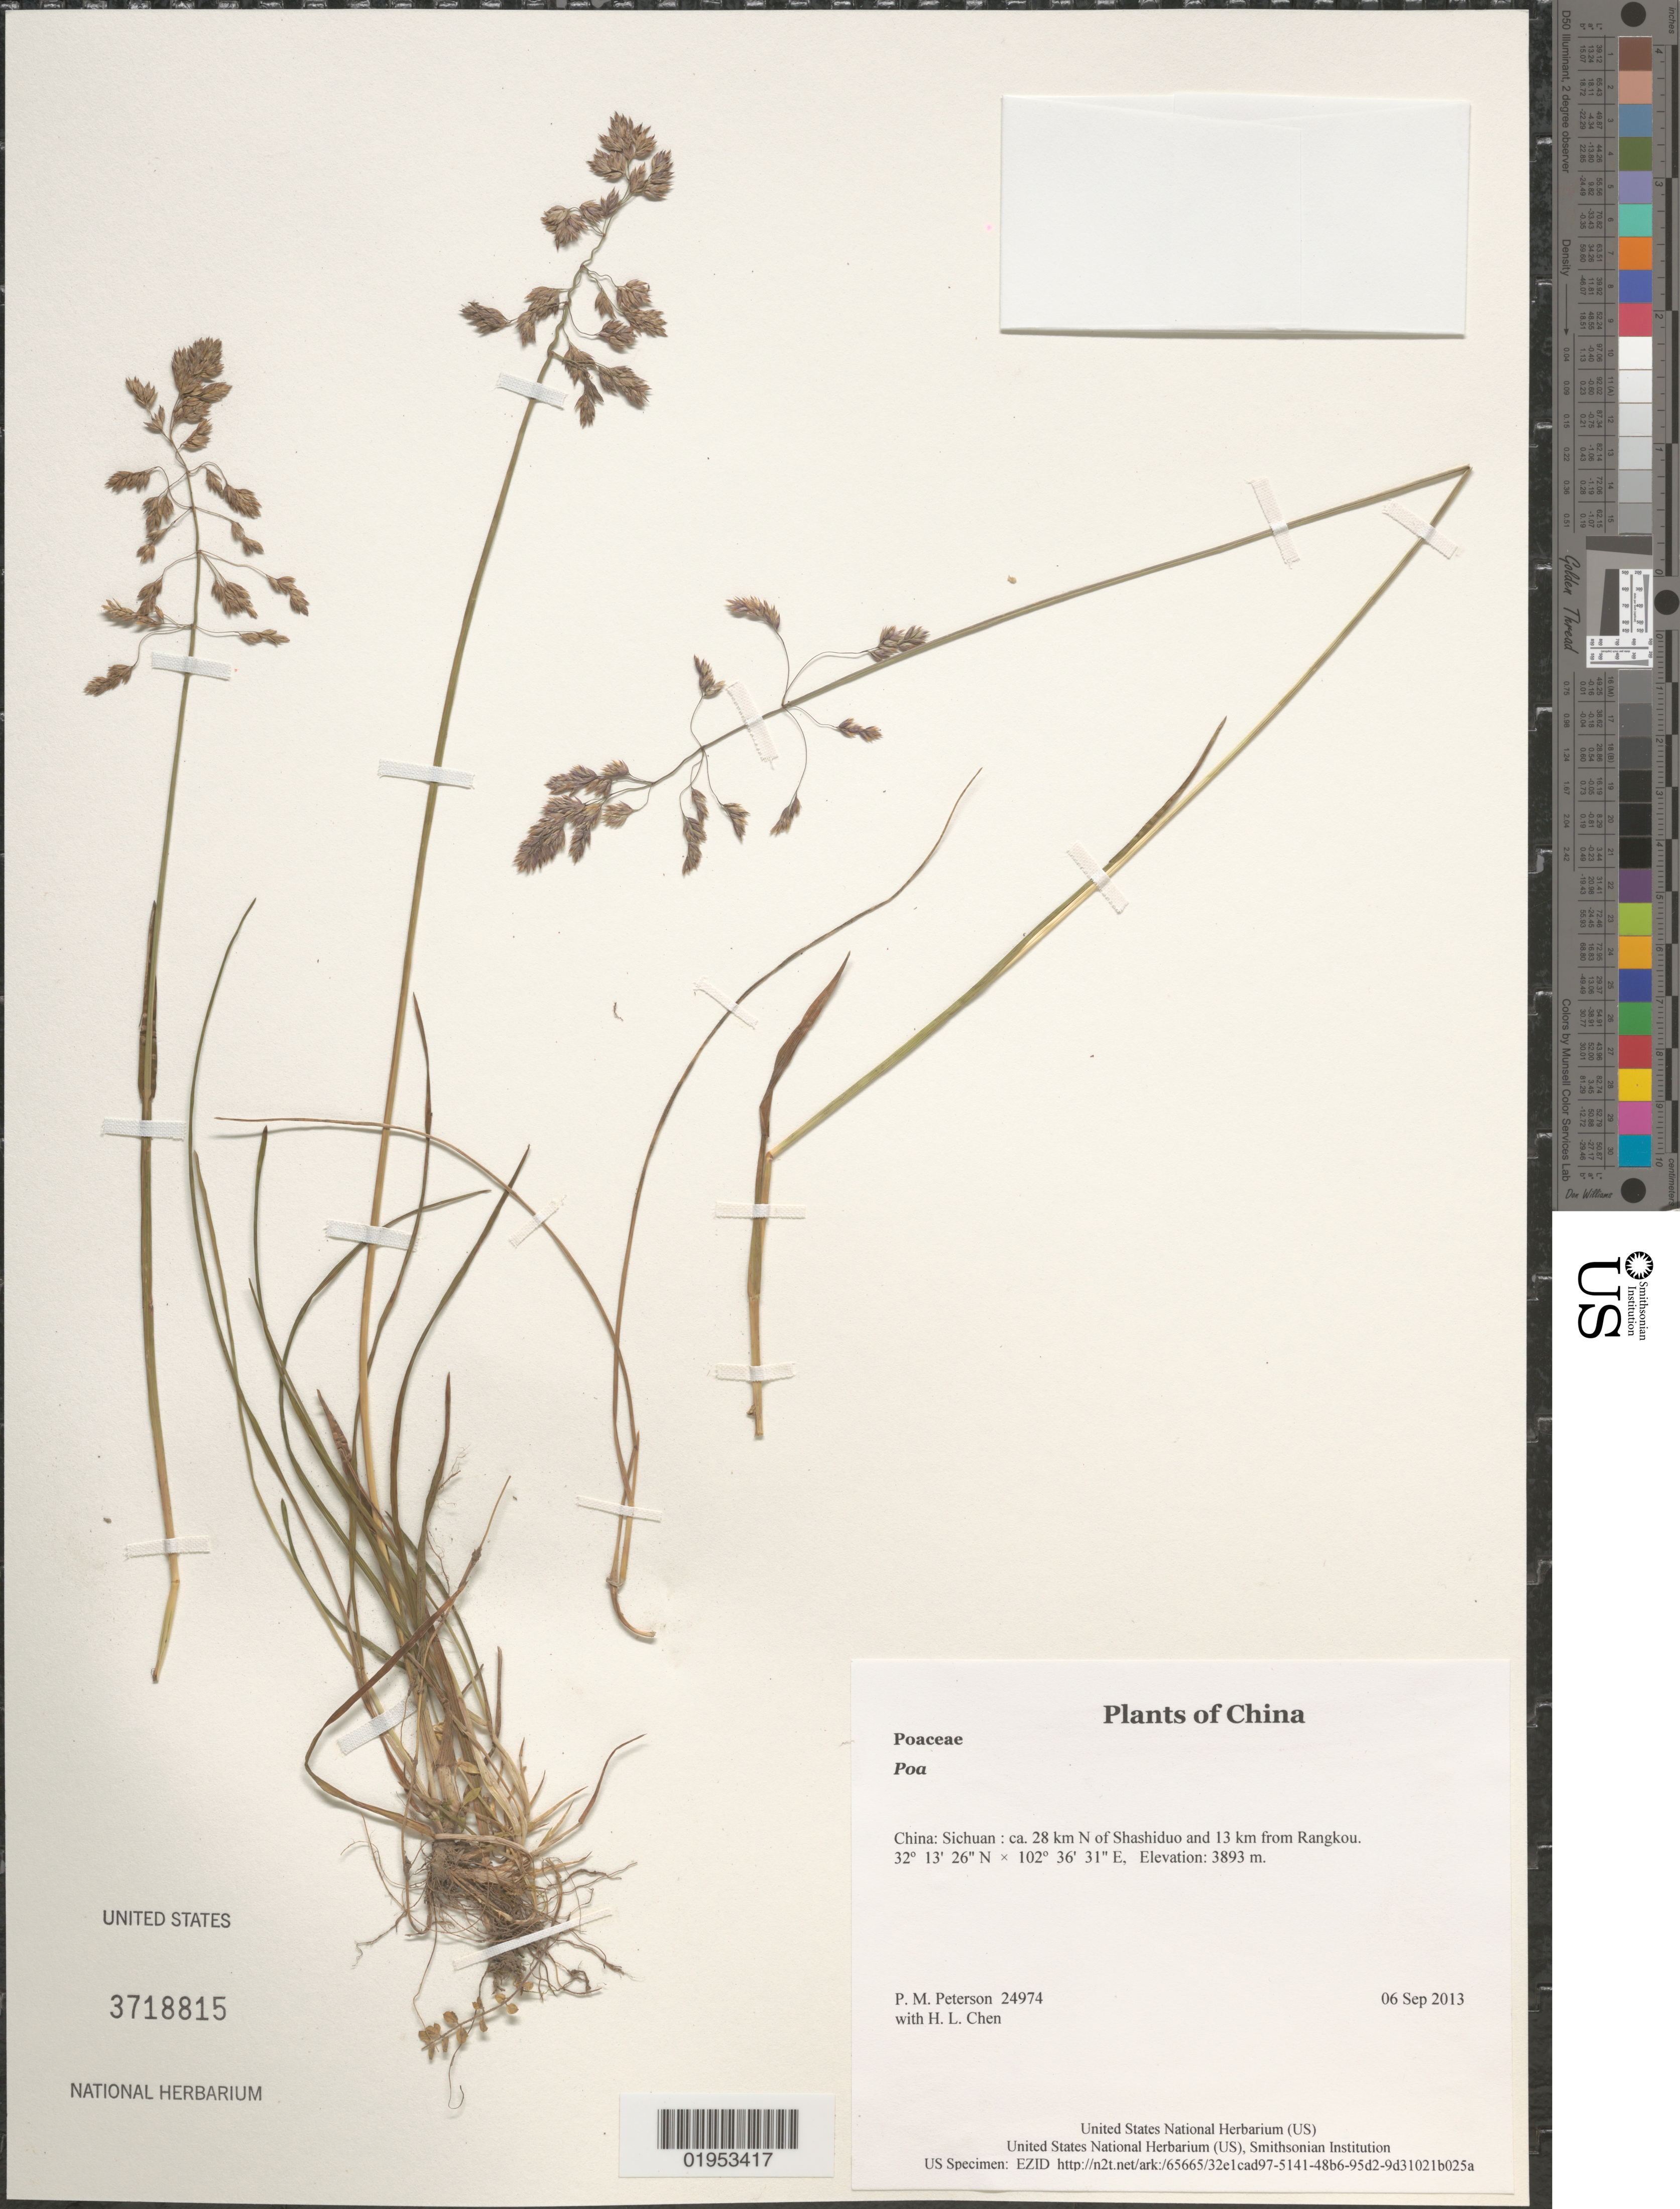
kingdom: Plantae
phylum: Tracheophyta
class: Liliopsida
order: Poales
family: Poaceae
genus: Poa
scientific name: Poa sp.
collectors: P. M. Peterson & H. L. Chen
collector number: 24974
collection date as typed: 6 Sep 2013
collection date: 2013-09-06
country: China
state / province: Sichuan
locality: ca. 28 km N of Shashiduo and 13 km from Rangkou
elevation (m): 3893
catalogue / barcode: US 3718815